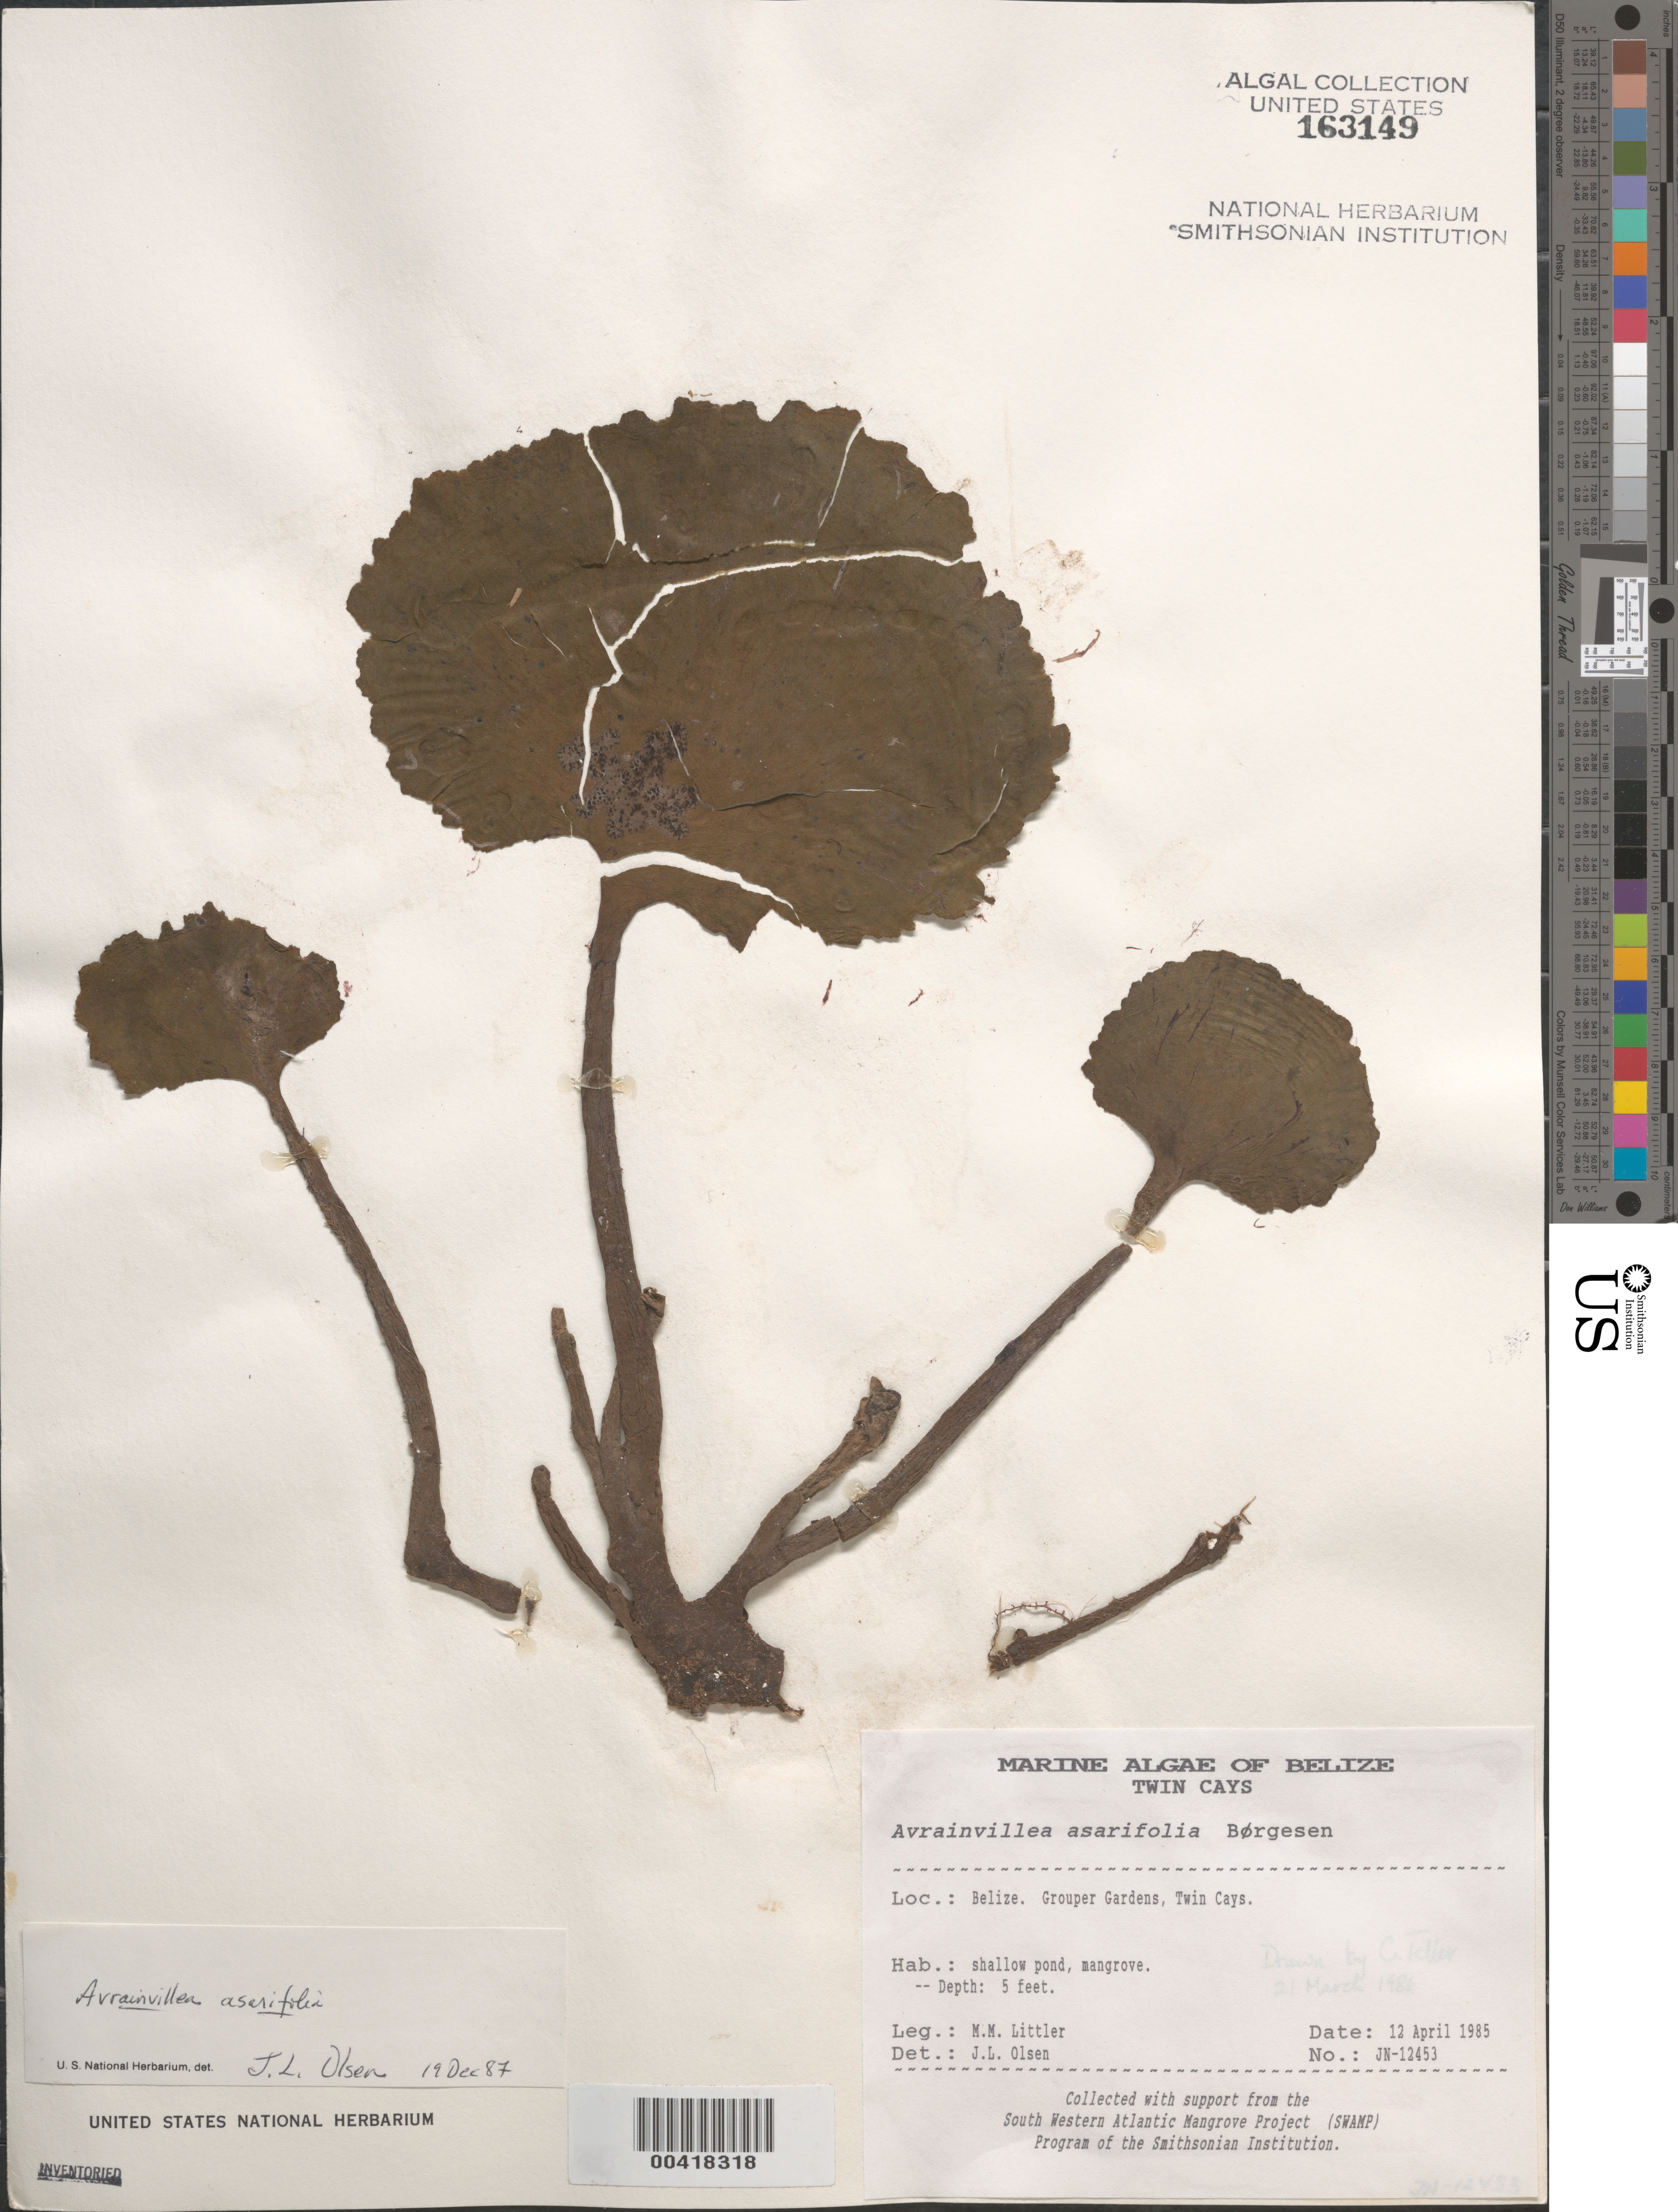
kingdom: Plantae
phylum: Chlorophyta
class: Ulvophyceae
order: Bryopsidales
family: Dichotomosiphonaceae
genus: Avrainvillea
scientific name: Avrainvillea asarifolia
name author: Børgesen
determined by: Olsen, J. L.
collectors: M. M. Littler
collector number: Jn-12453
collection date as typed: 12 Apr 1985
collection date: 1985-04-12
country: Belize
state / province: Stann Creek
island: Twin Cays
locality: Grouper Gardens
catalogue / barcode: US 163149